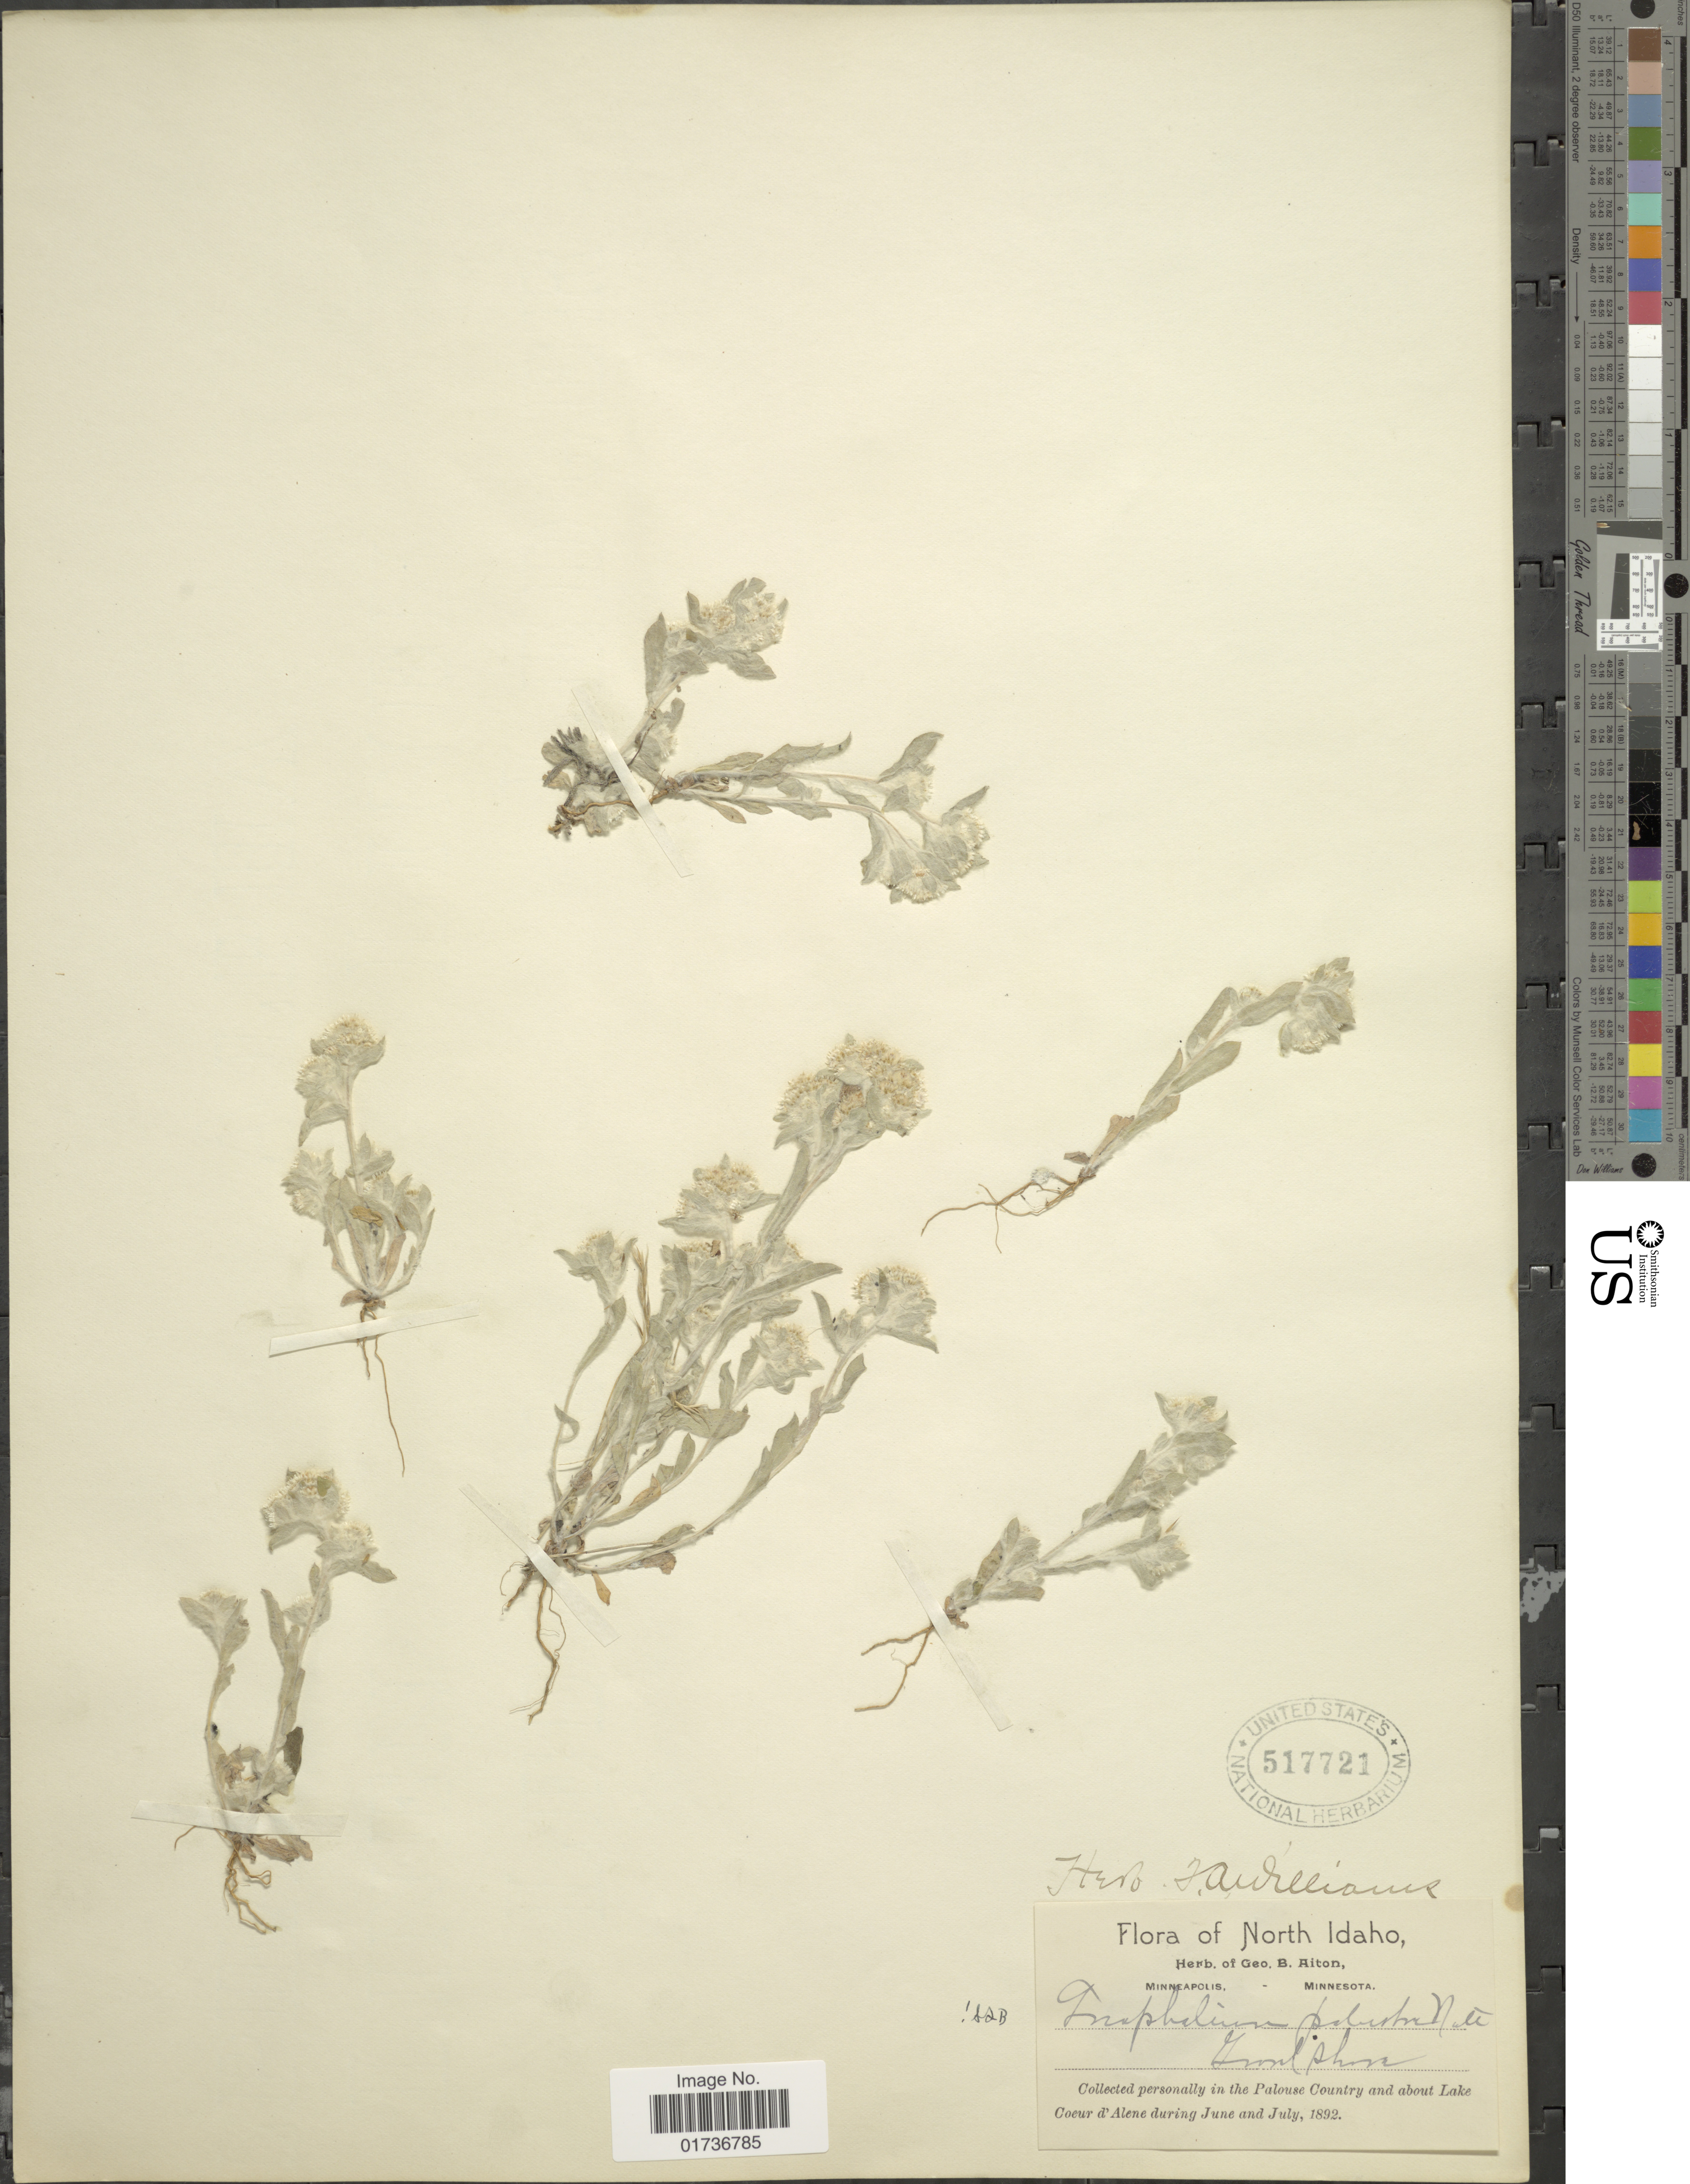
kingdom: Plantae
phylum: Tracheophyta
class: Magnoliopsida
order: Asterales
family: Asteraceae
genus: Gnaphalium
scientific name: Gnaphalium palustre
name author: Nutt.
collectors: ex herb. Geo. B. Aiton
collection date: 1892-06/1892-07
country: United States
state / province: Idaho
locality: North Idaho, in the Palouse Country and about Lake Coeur d'Alene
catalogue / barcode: US 517721